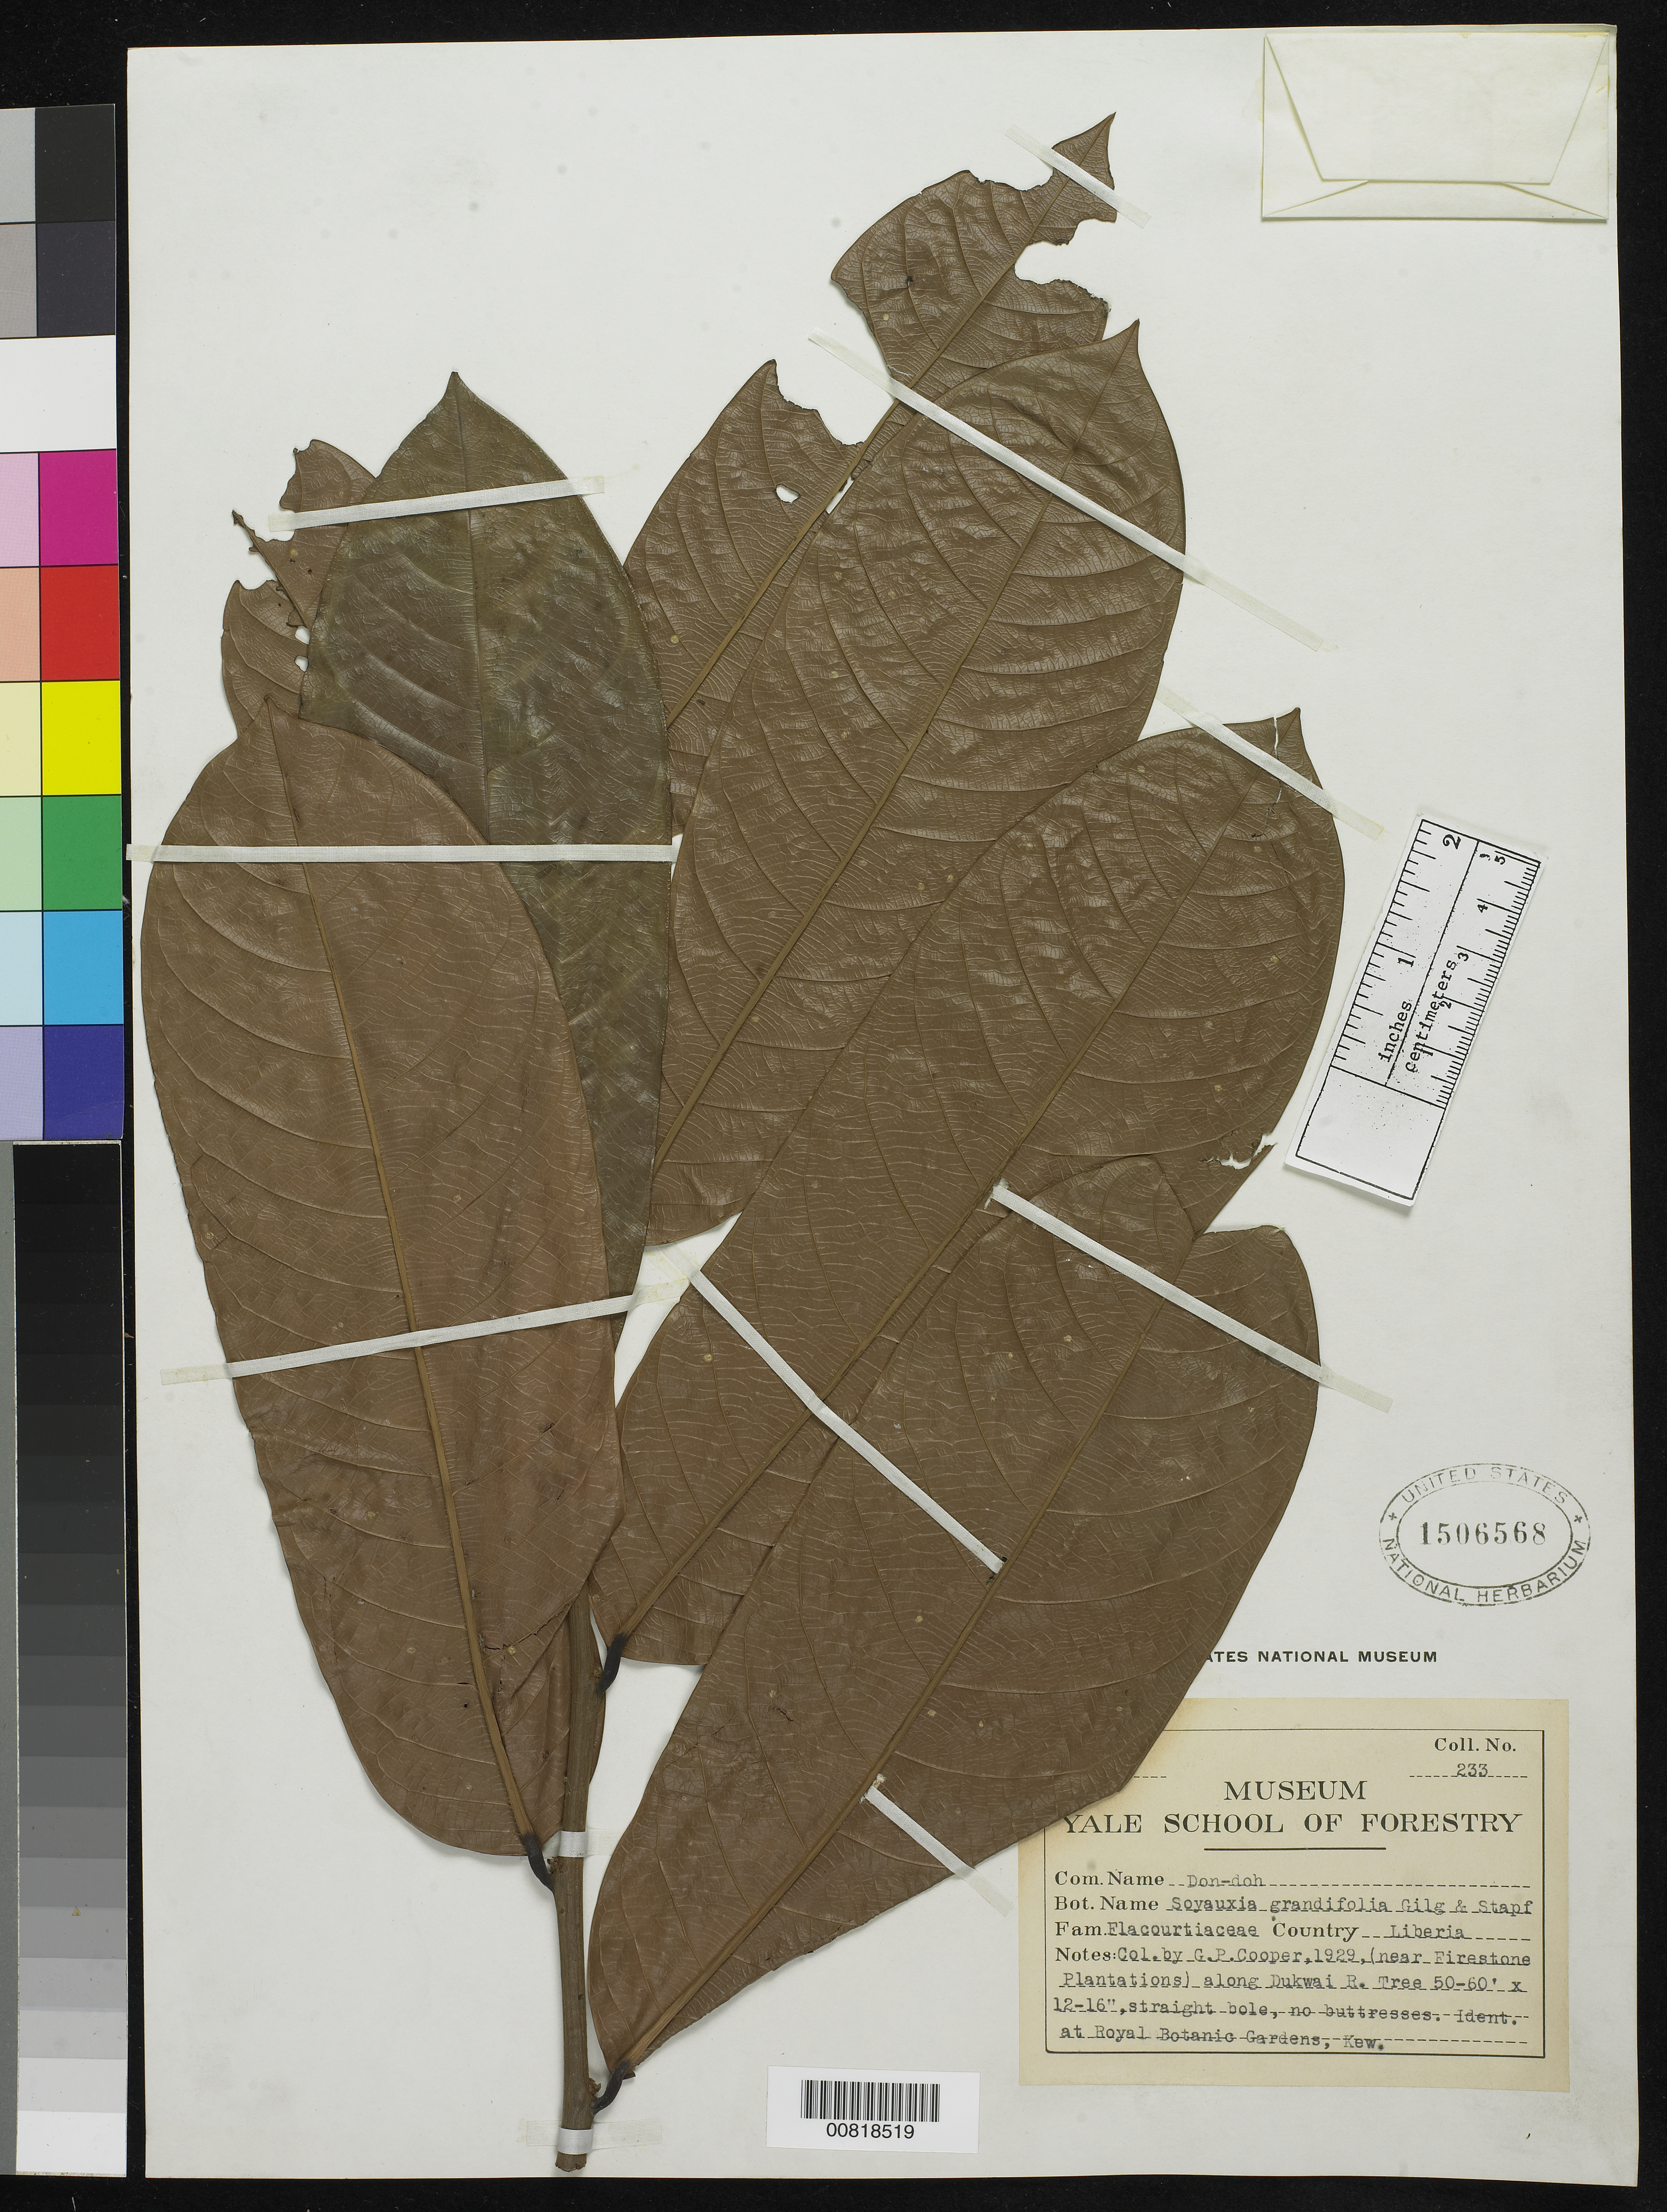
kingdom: Plantae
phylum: Tracheophyta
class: Magnoliopsida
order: Saxifragales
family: Peridiscaceae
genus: Soyauxia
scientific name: Soyauxia grandifolia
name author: Gilg & Stapf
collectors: G. Cooper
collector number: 233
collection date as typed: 1929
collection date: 1929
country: Liberia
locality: (near Firestone Plantations) along Dukwai River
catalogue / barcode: US 1506568